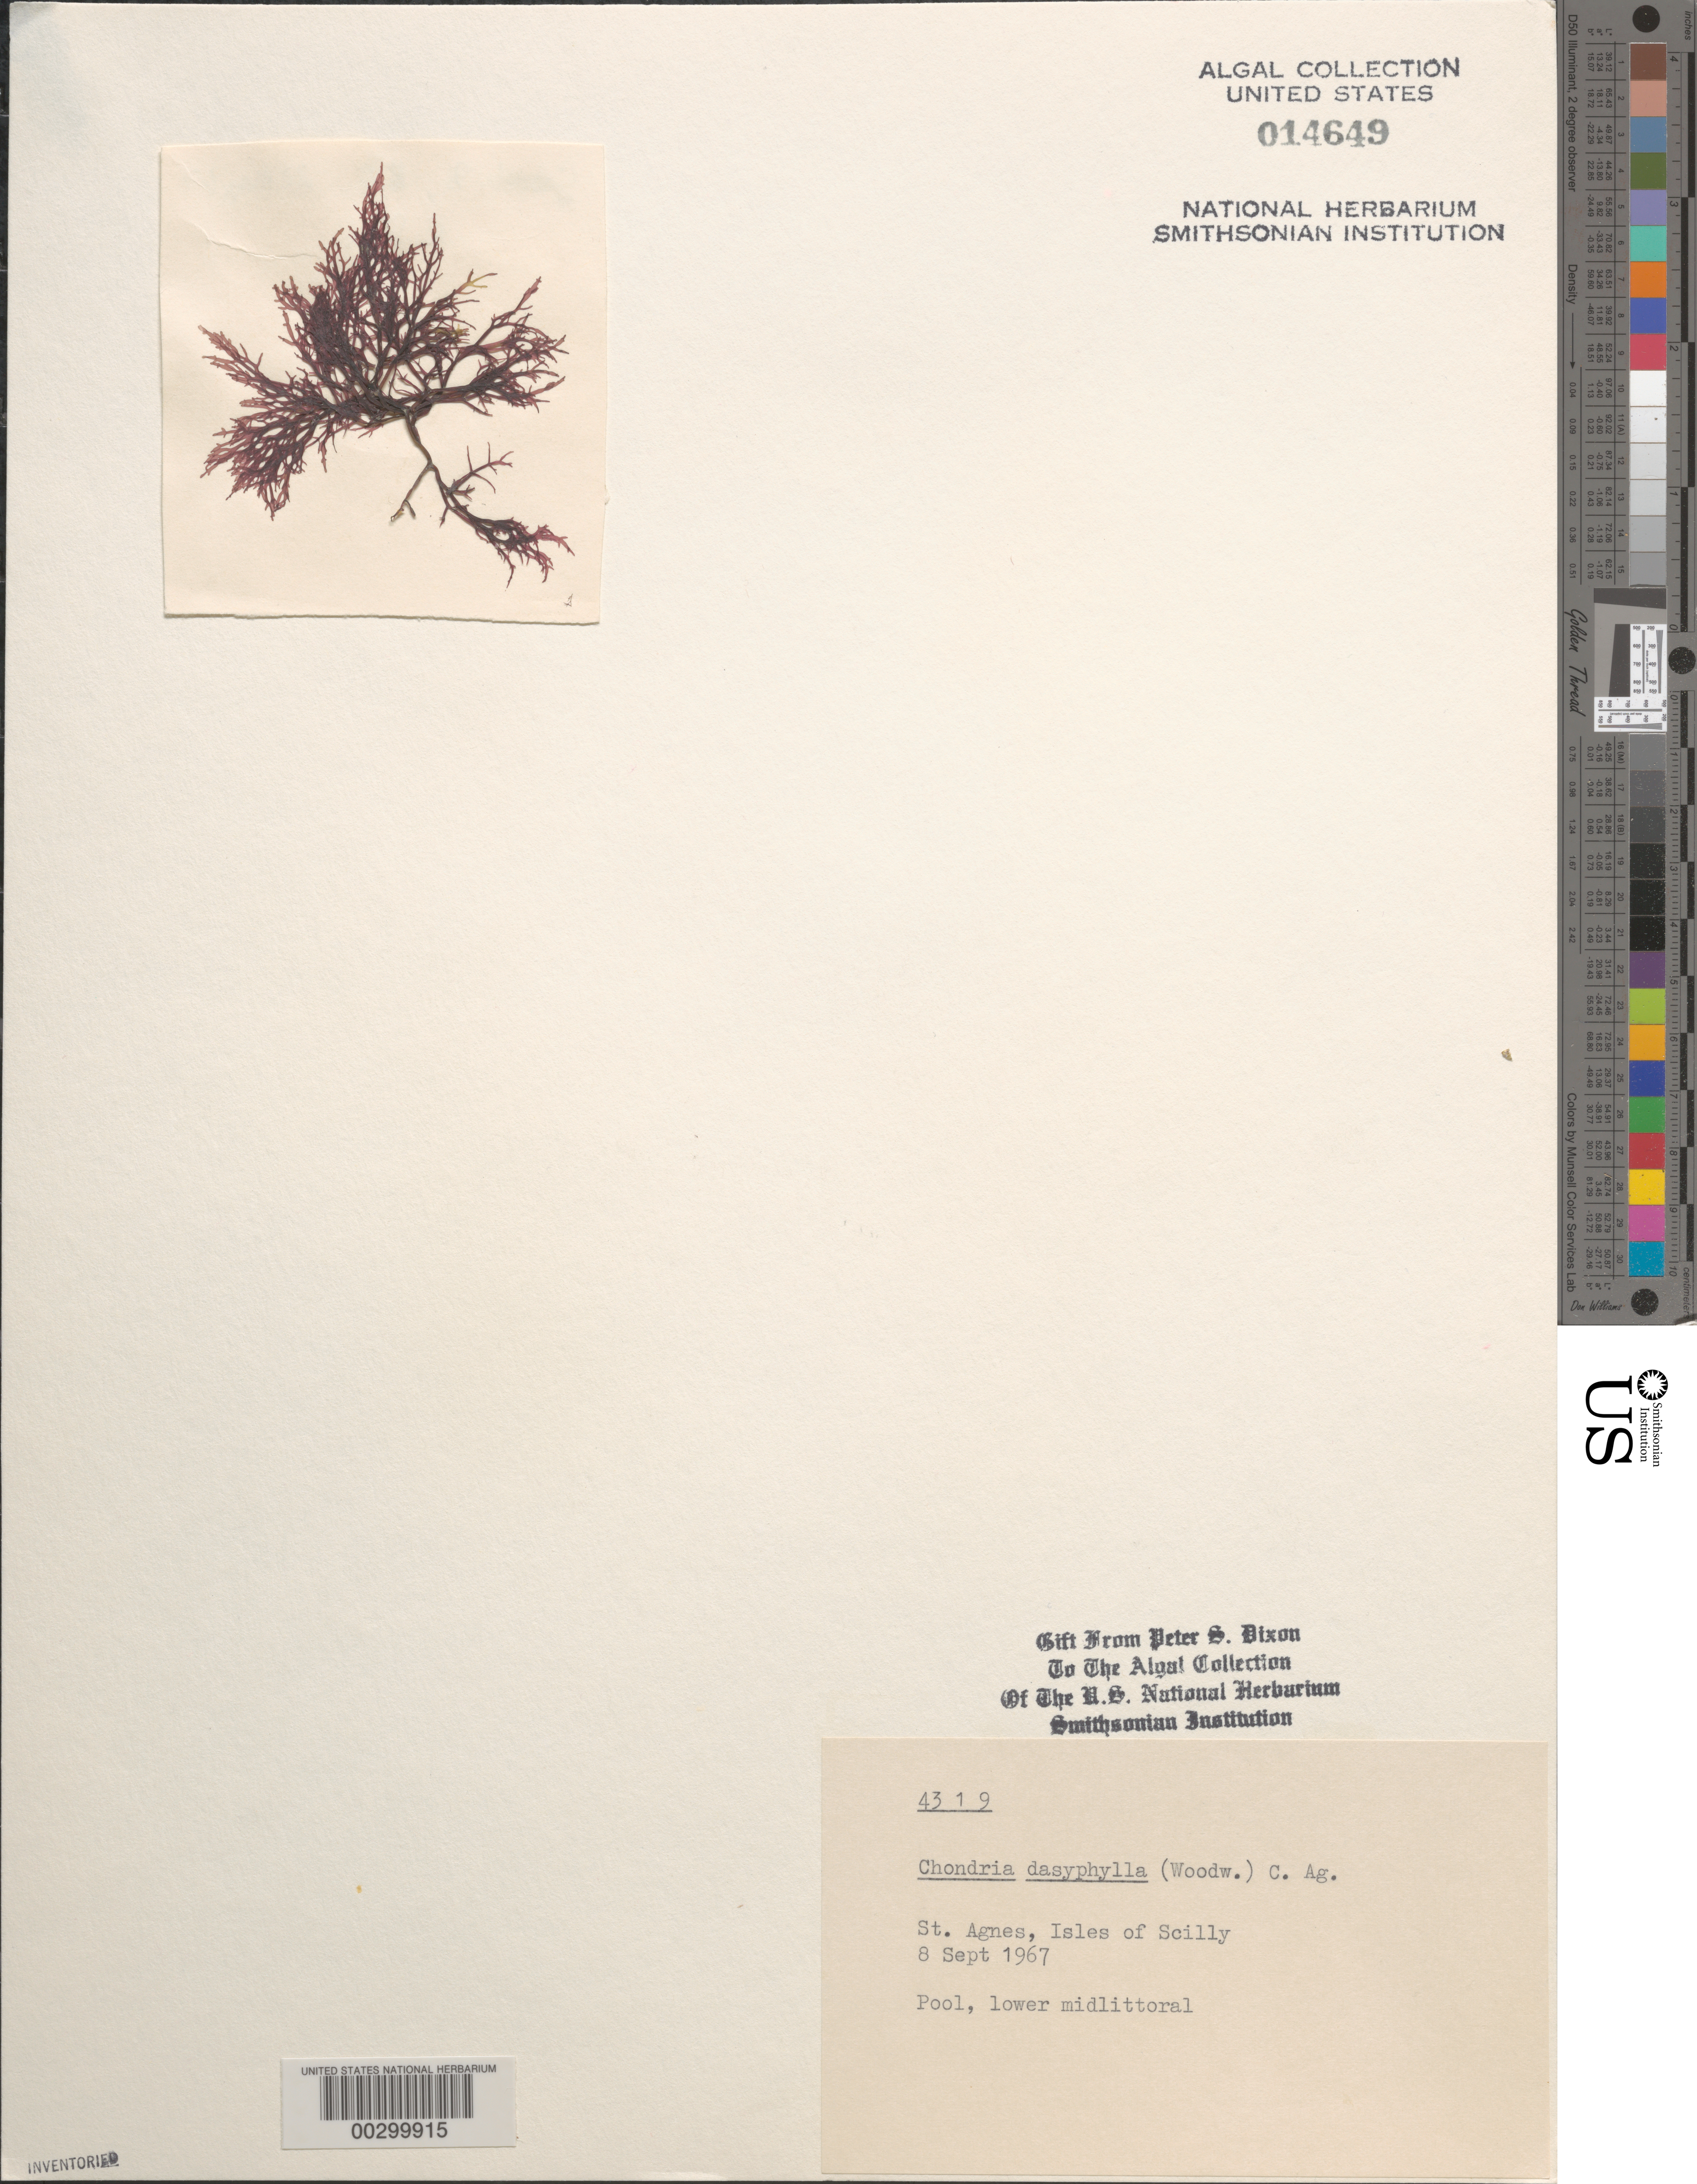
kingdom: Plantae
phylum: Rhodophyta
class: Florideophyceae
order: Ceramiales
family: Rhodomelaceae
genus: Chondria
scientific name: Chondria dasyphylla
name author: (Woodw.) C. Agardh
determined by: Dixon, P. S.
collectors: P. S. Dixon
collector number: PSD 4319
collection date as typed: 08 Sep 1967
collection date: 1967-09-08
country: United Kingdom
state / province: England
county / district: Council of the Isles of Scilly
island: St. Agnes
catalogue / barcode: US 14649